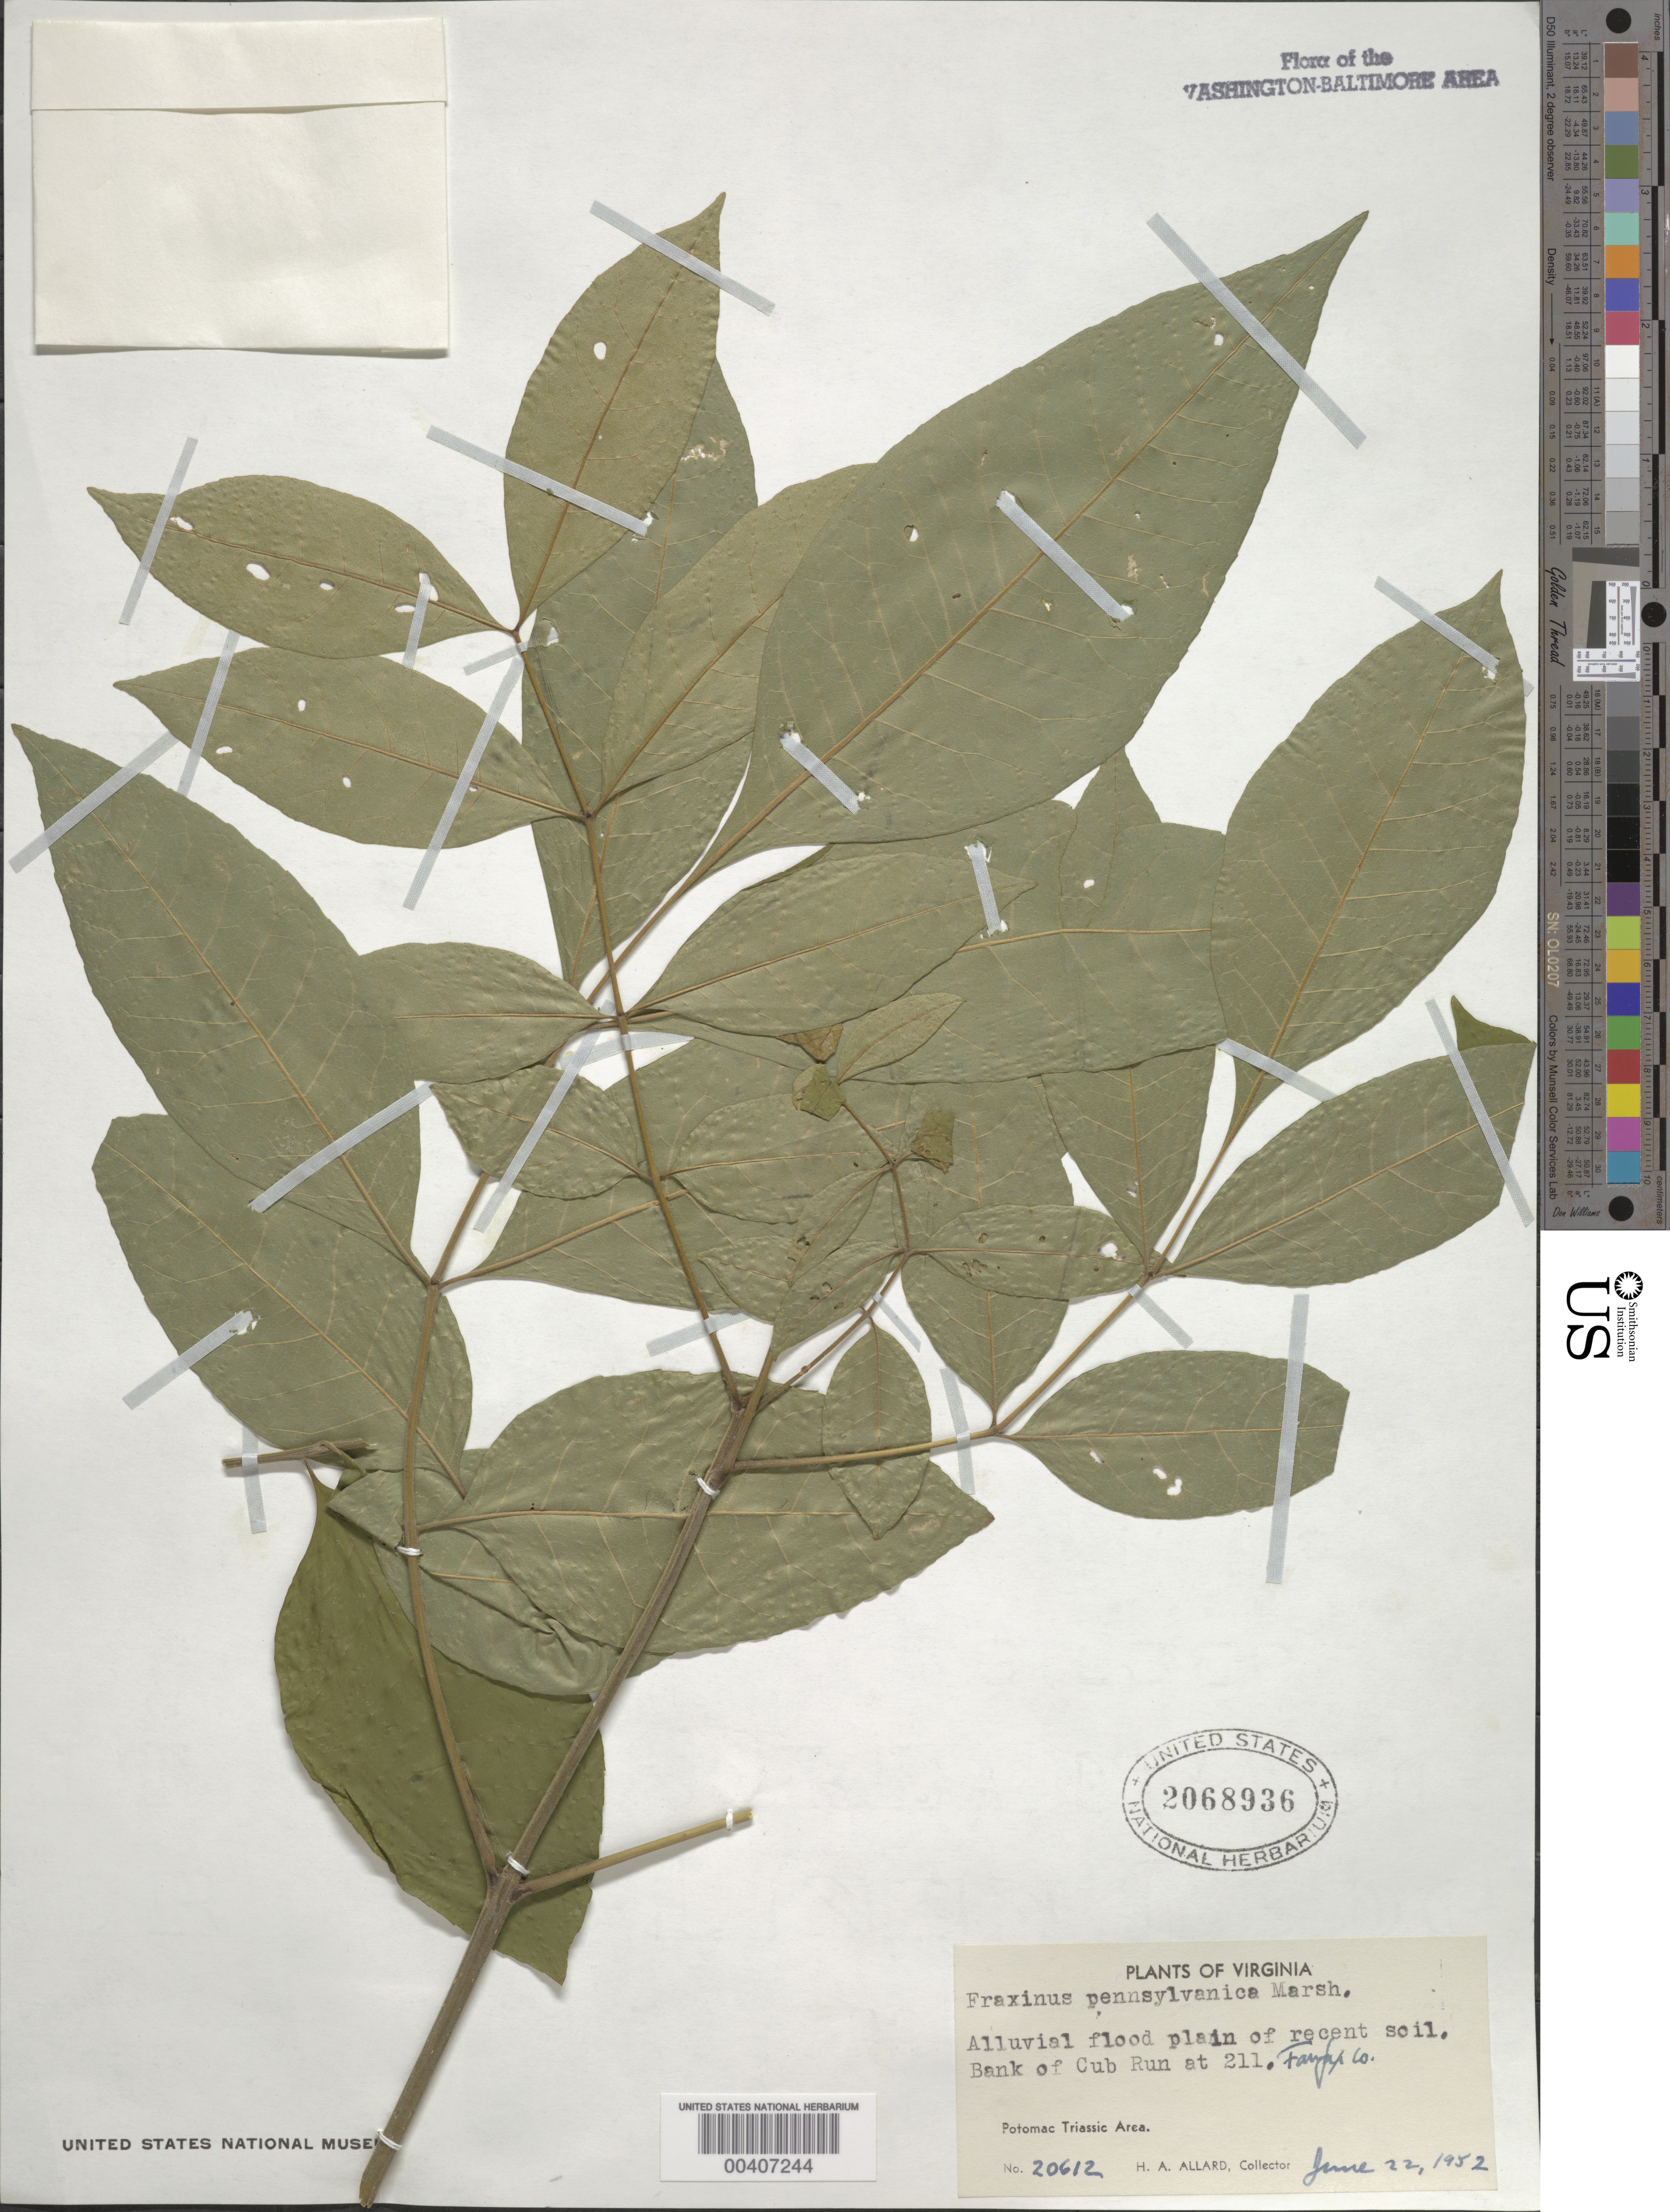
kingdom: Plantae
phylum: Tracheophyta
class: Magnoliopsida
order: Lamiales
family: Oleaceae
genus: Fraxinus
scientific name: Fraxinus pennsylvanica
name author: Marshall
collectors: H. A. Allard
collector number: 20612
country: United States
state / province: Virginia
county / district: Fairfax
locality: Cub Run at 211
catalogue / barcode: US 2068936